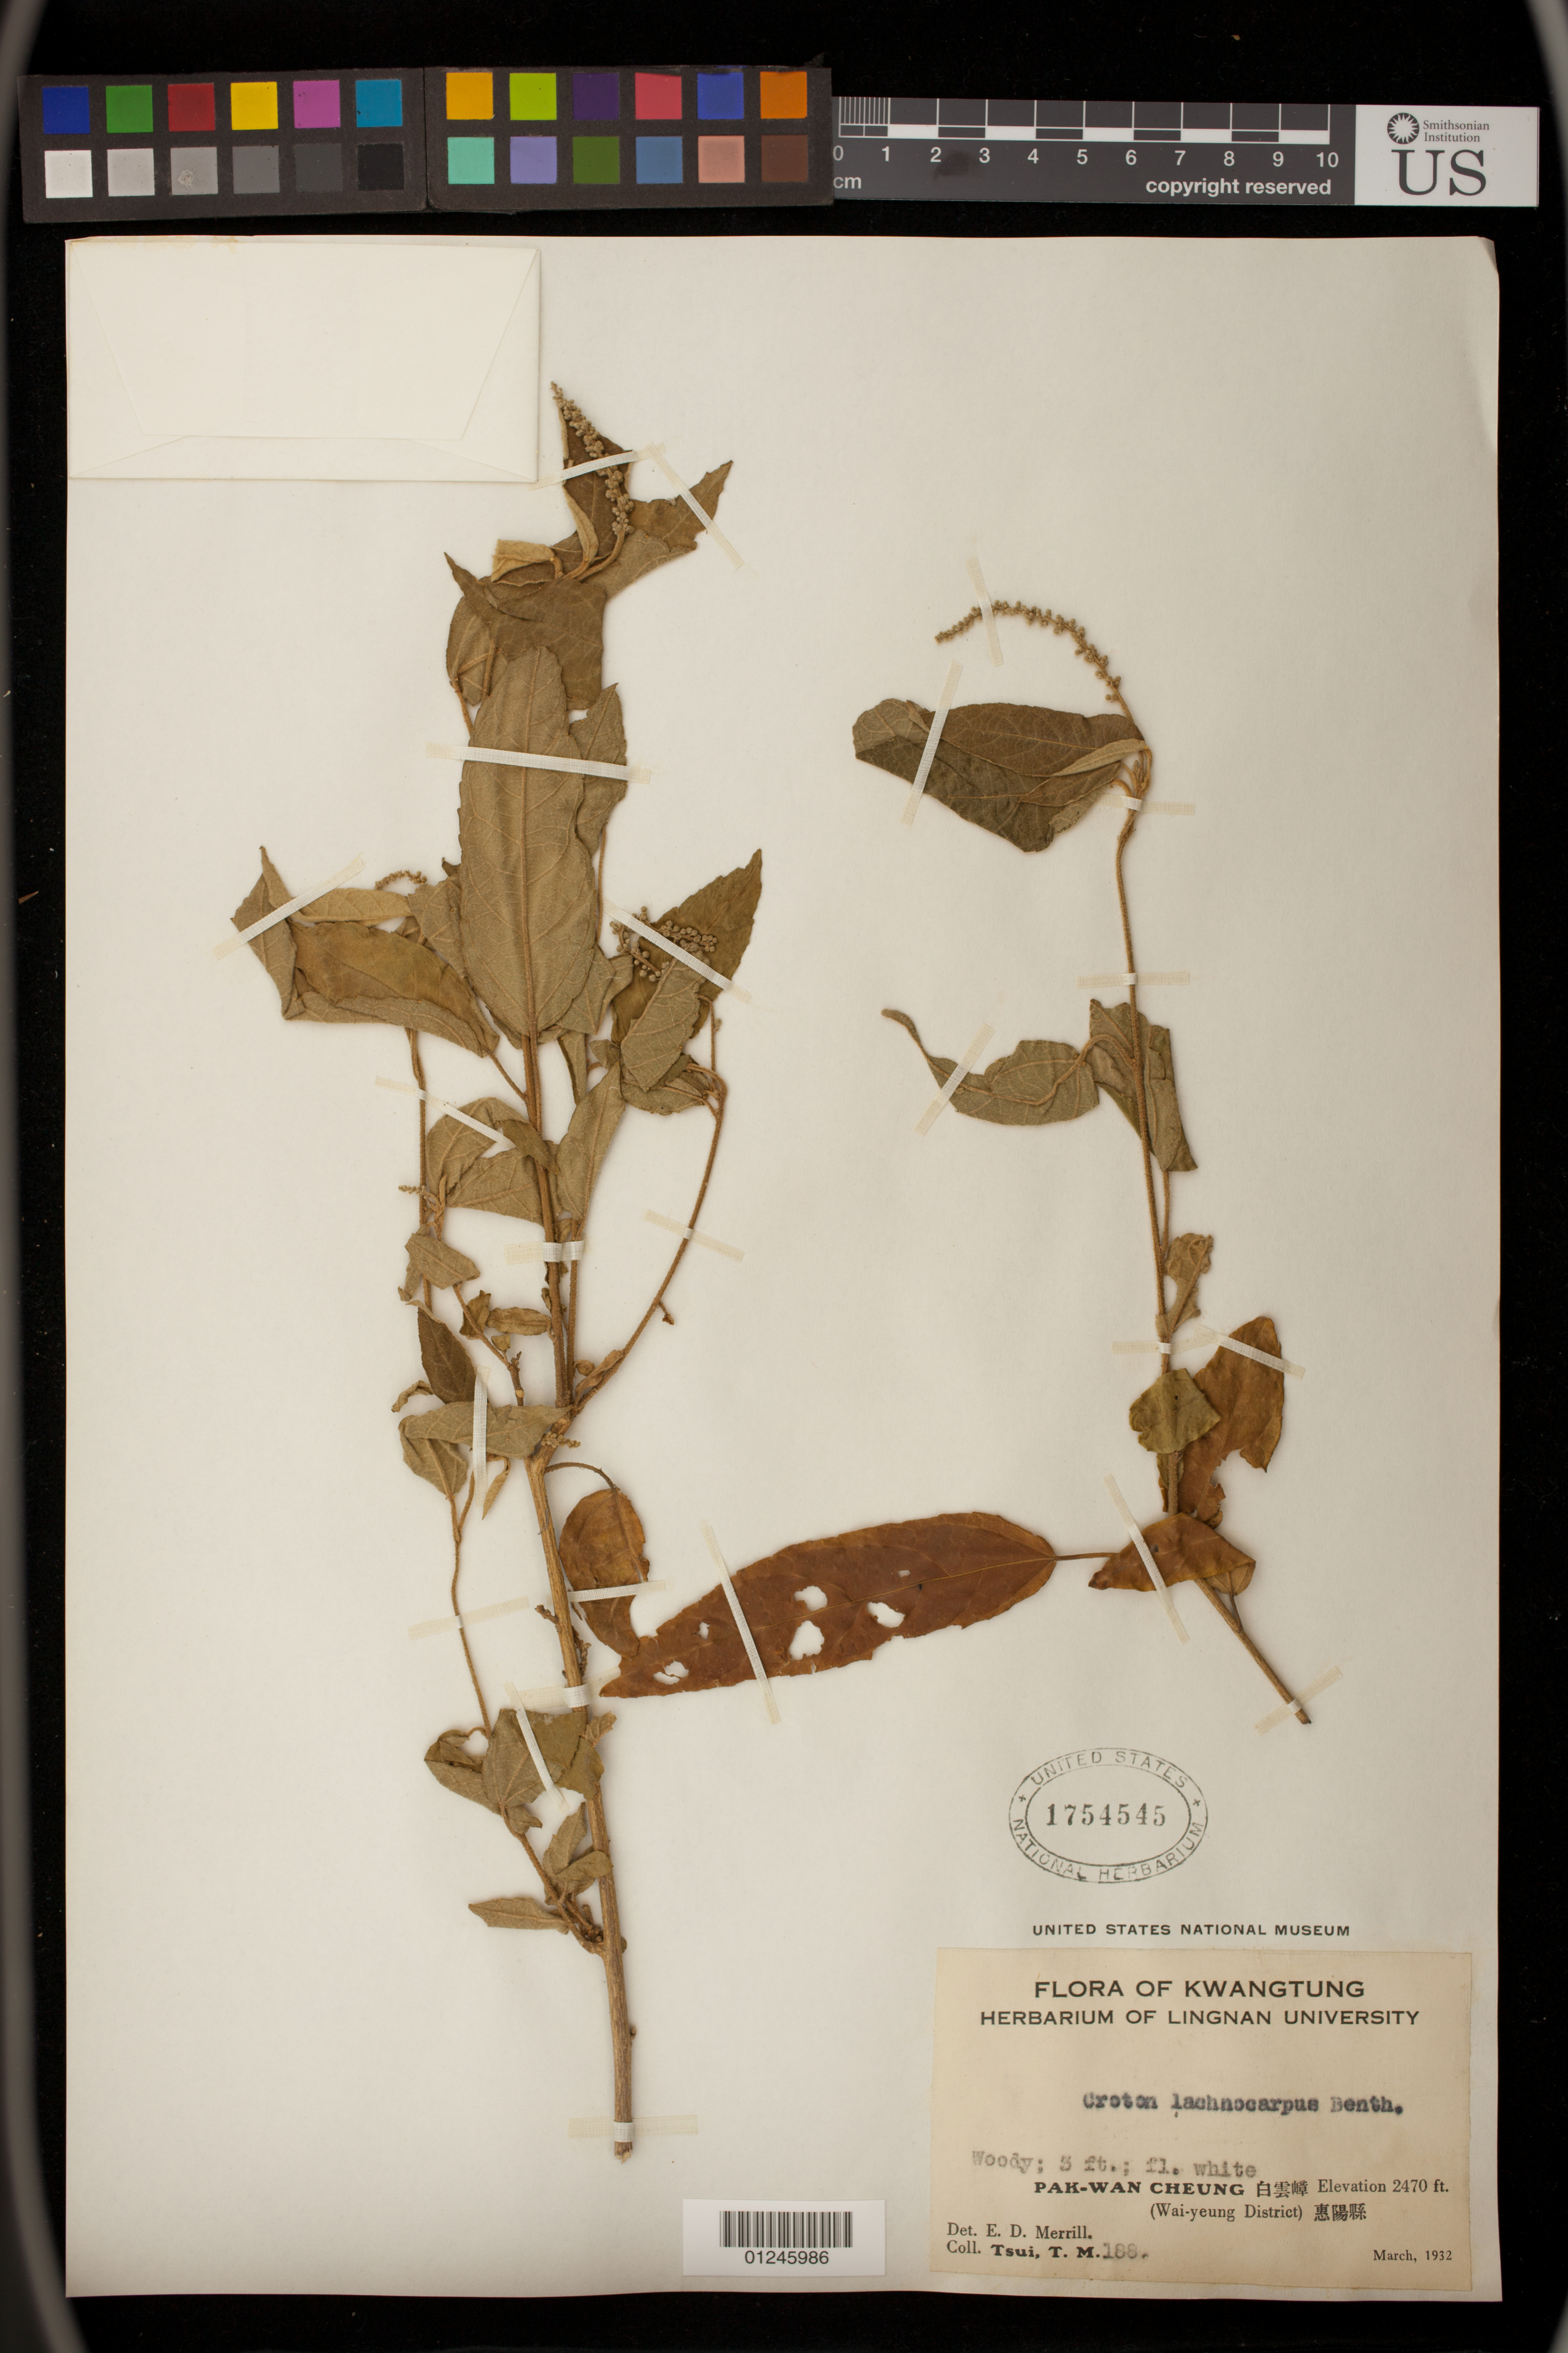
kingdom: Plantae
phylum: Tracheophyta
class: Magnoliopsida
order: Malpighiales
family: Euphorbiaceae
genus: Croton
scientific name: Croton lachnocarpus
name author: Benth.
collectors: T. Tsui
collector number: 188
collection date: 1932-03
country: China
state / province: Guangdong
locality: Pak-wan Cheung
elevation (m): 753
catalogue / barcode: US 1754545